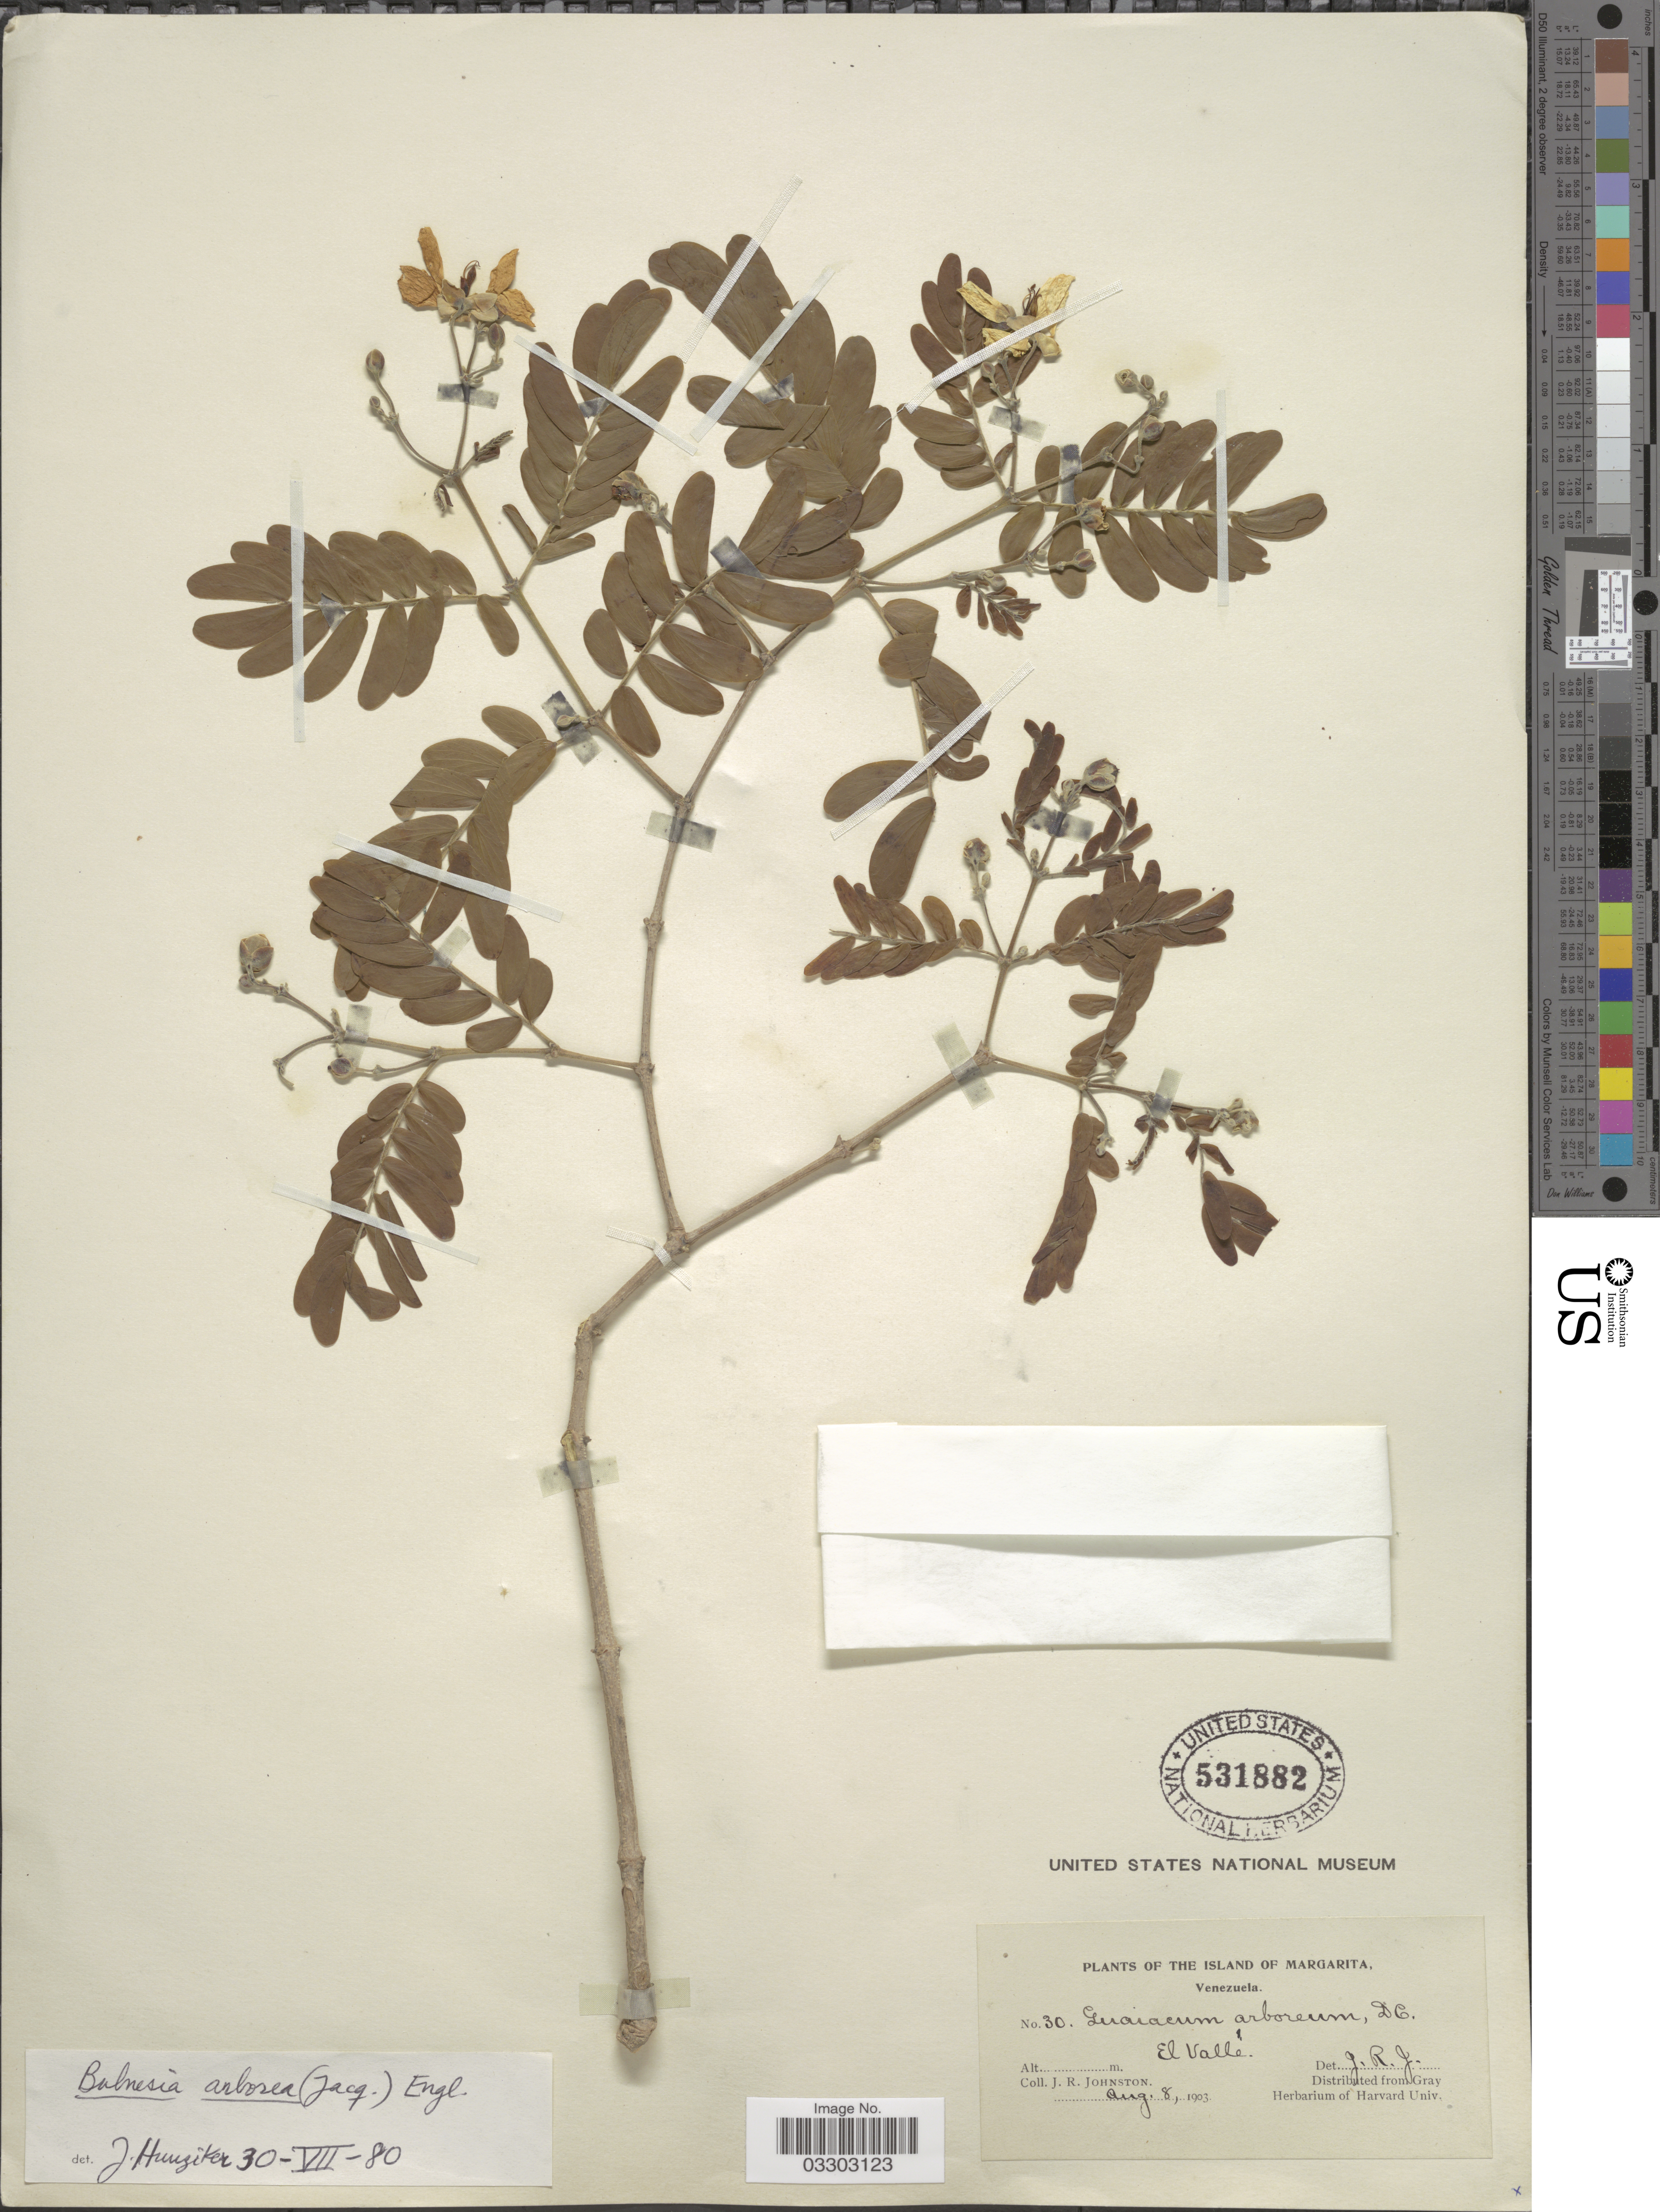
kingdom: Plantae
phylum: Tracheophyta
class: Magnoliopsida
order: Zygophyllales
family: Zygophyllaceae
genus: Gonopterodendron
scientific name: Gonopterodendron arboreum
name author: (Jacq.) Godoy-Bürki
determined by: U.S. National Herbarium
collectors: J. Johnston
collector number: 30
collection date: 1903-08-08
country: Venezuela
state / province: Nueva Esparta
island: Margarita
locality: The Island of Margarita. El Valle.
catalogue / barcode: US 531882